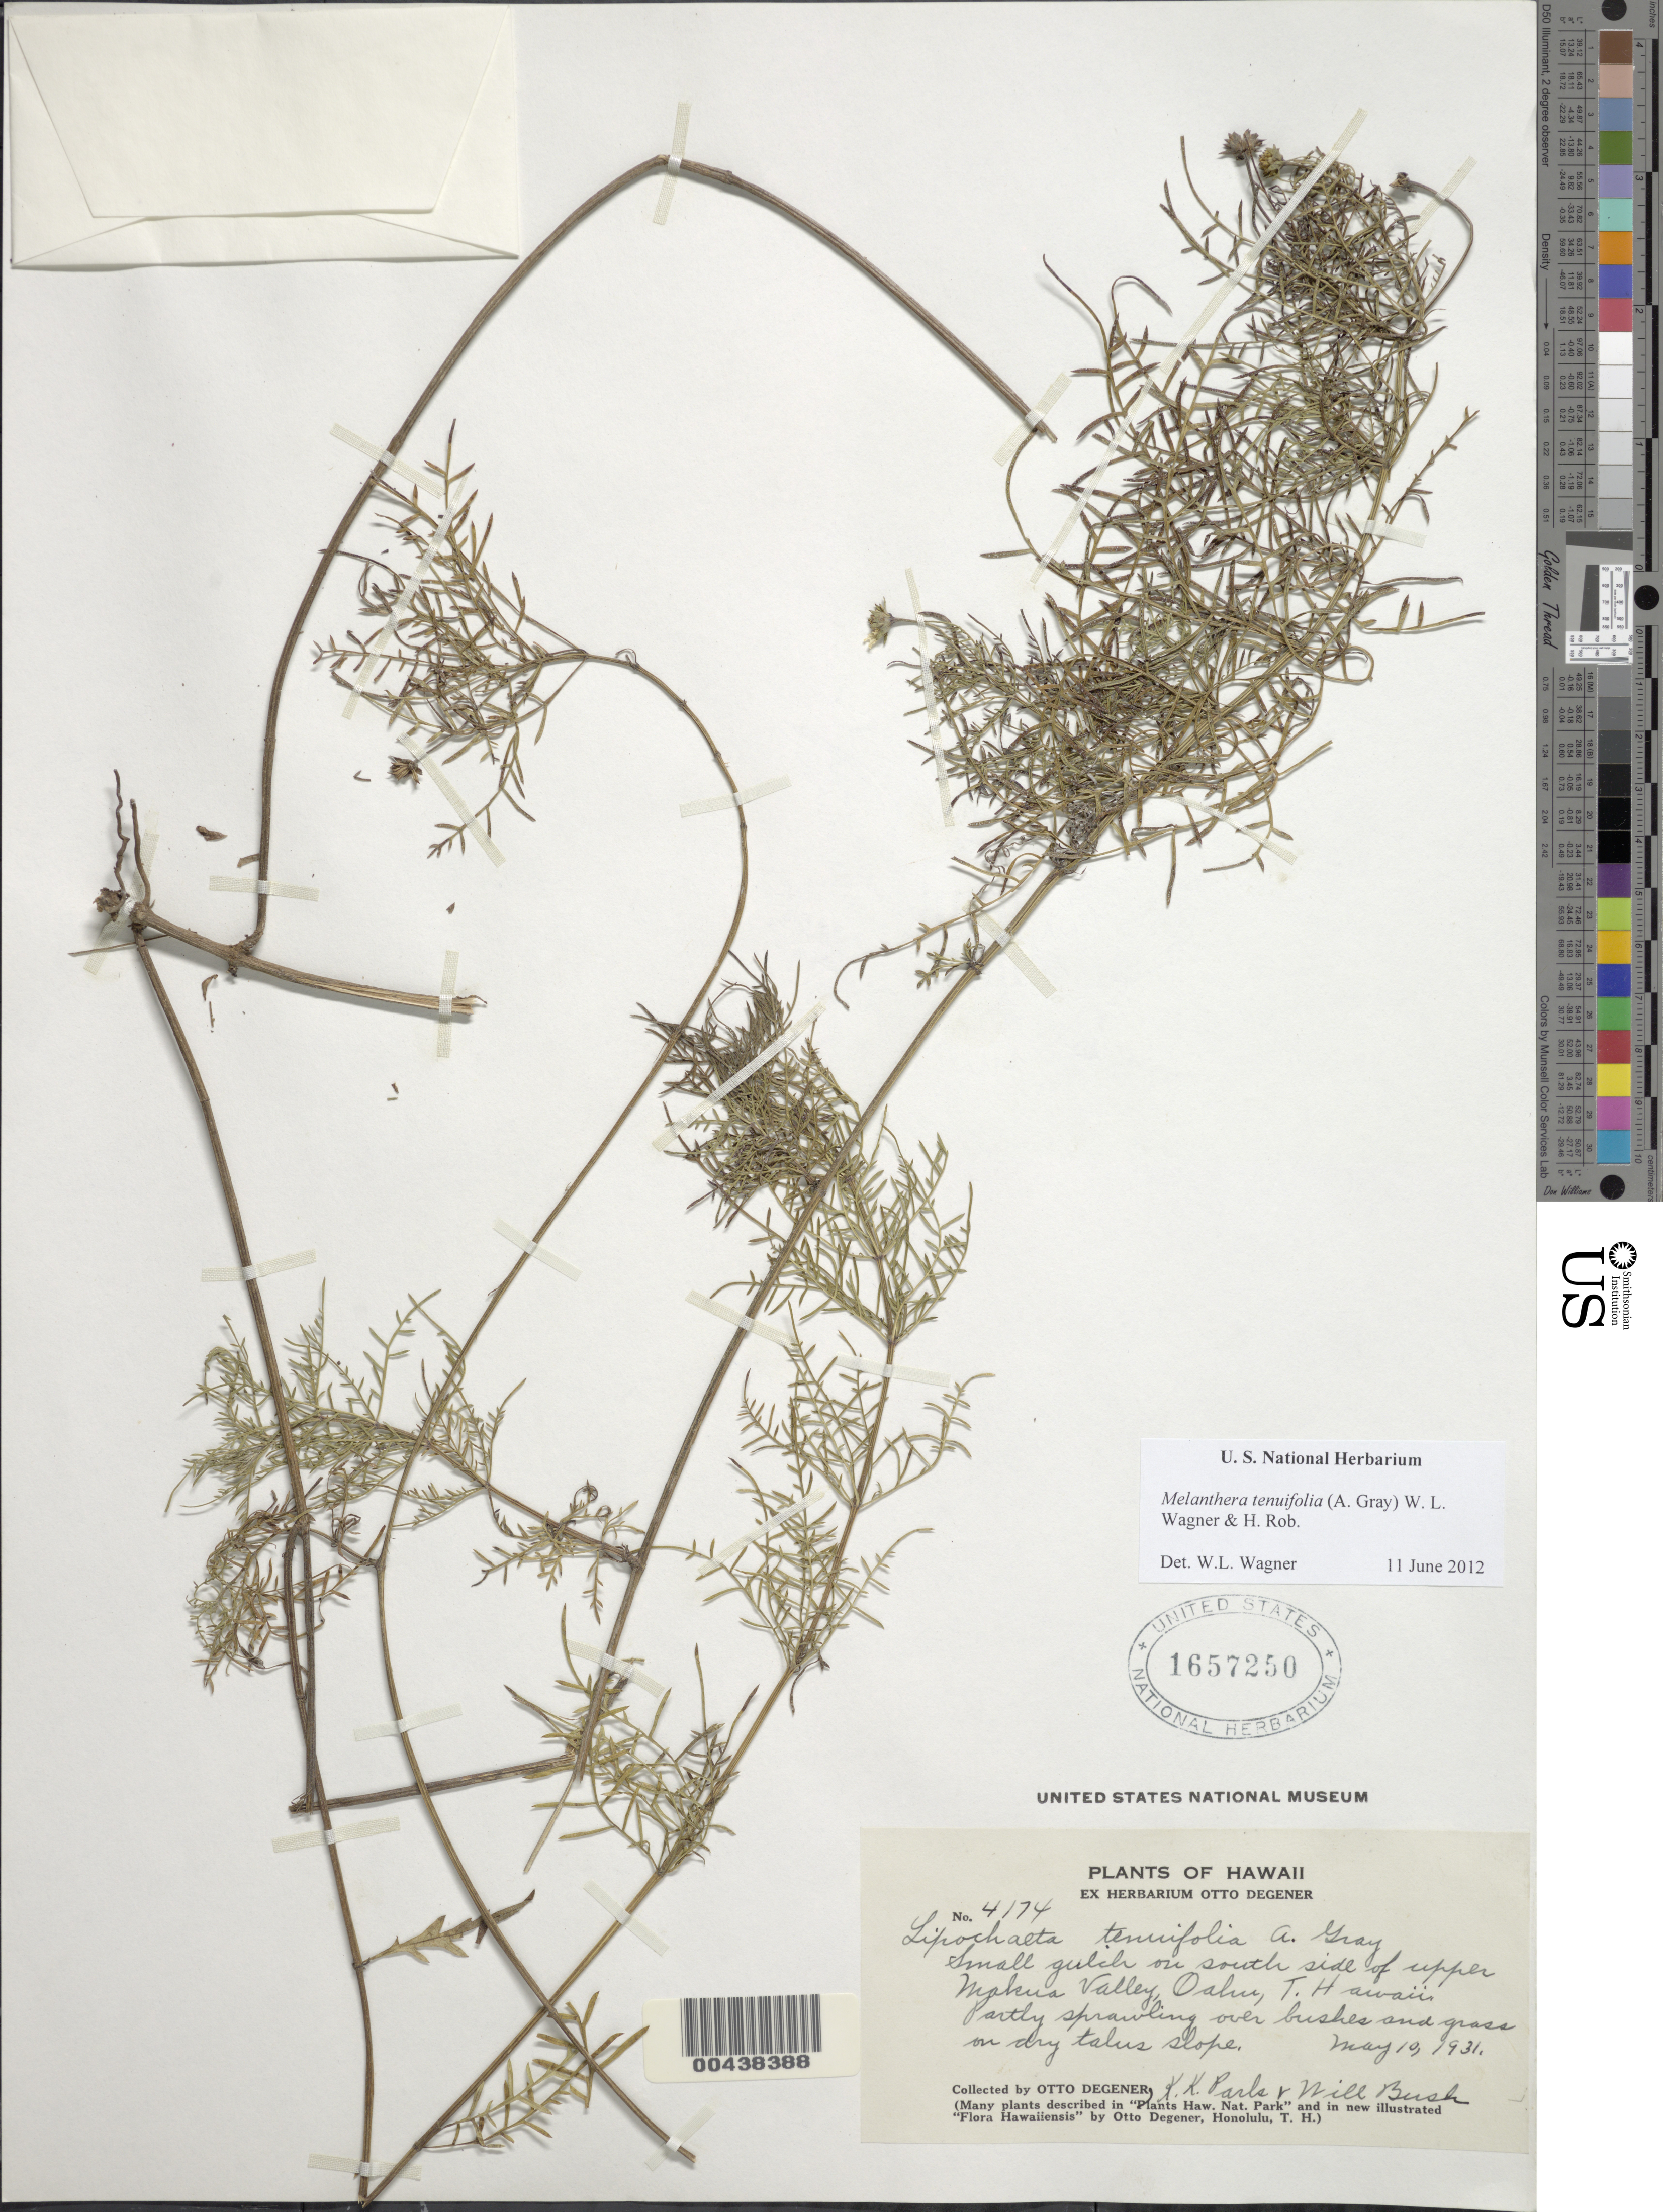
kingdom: Plantae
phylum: Tracheophyta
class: Magnoliopsida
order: Asterales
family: Asteraceae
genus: Wollastonia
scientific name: Wollastonia tenuifolia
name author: (A. Gray) Orchard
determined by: Wagner, W. L., (BOT), Smithsonian Institution - National Museum of Natural History (UNITED STATES)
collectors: O. Degener, K. Park & W. Bush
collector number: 4174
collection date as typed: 10 May 1931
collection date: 1931-05-10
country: United States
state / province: Hawaii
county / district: Honolulu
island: Oahu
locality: Small gulch on S side of upper Makua Valley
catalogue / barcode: US 1657250